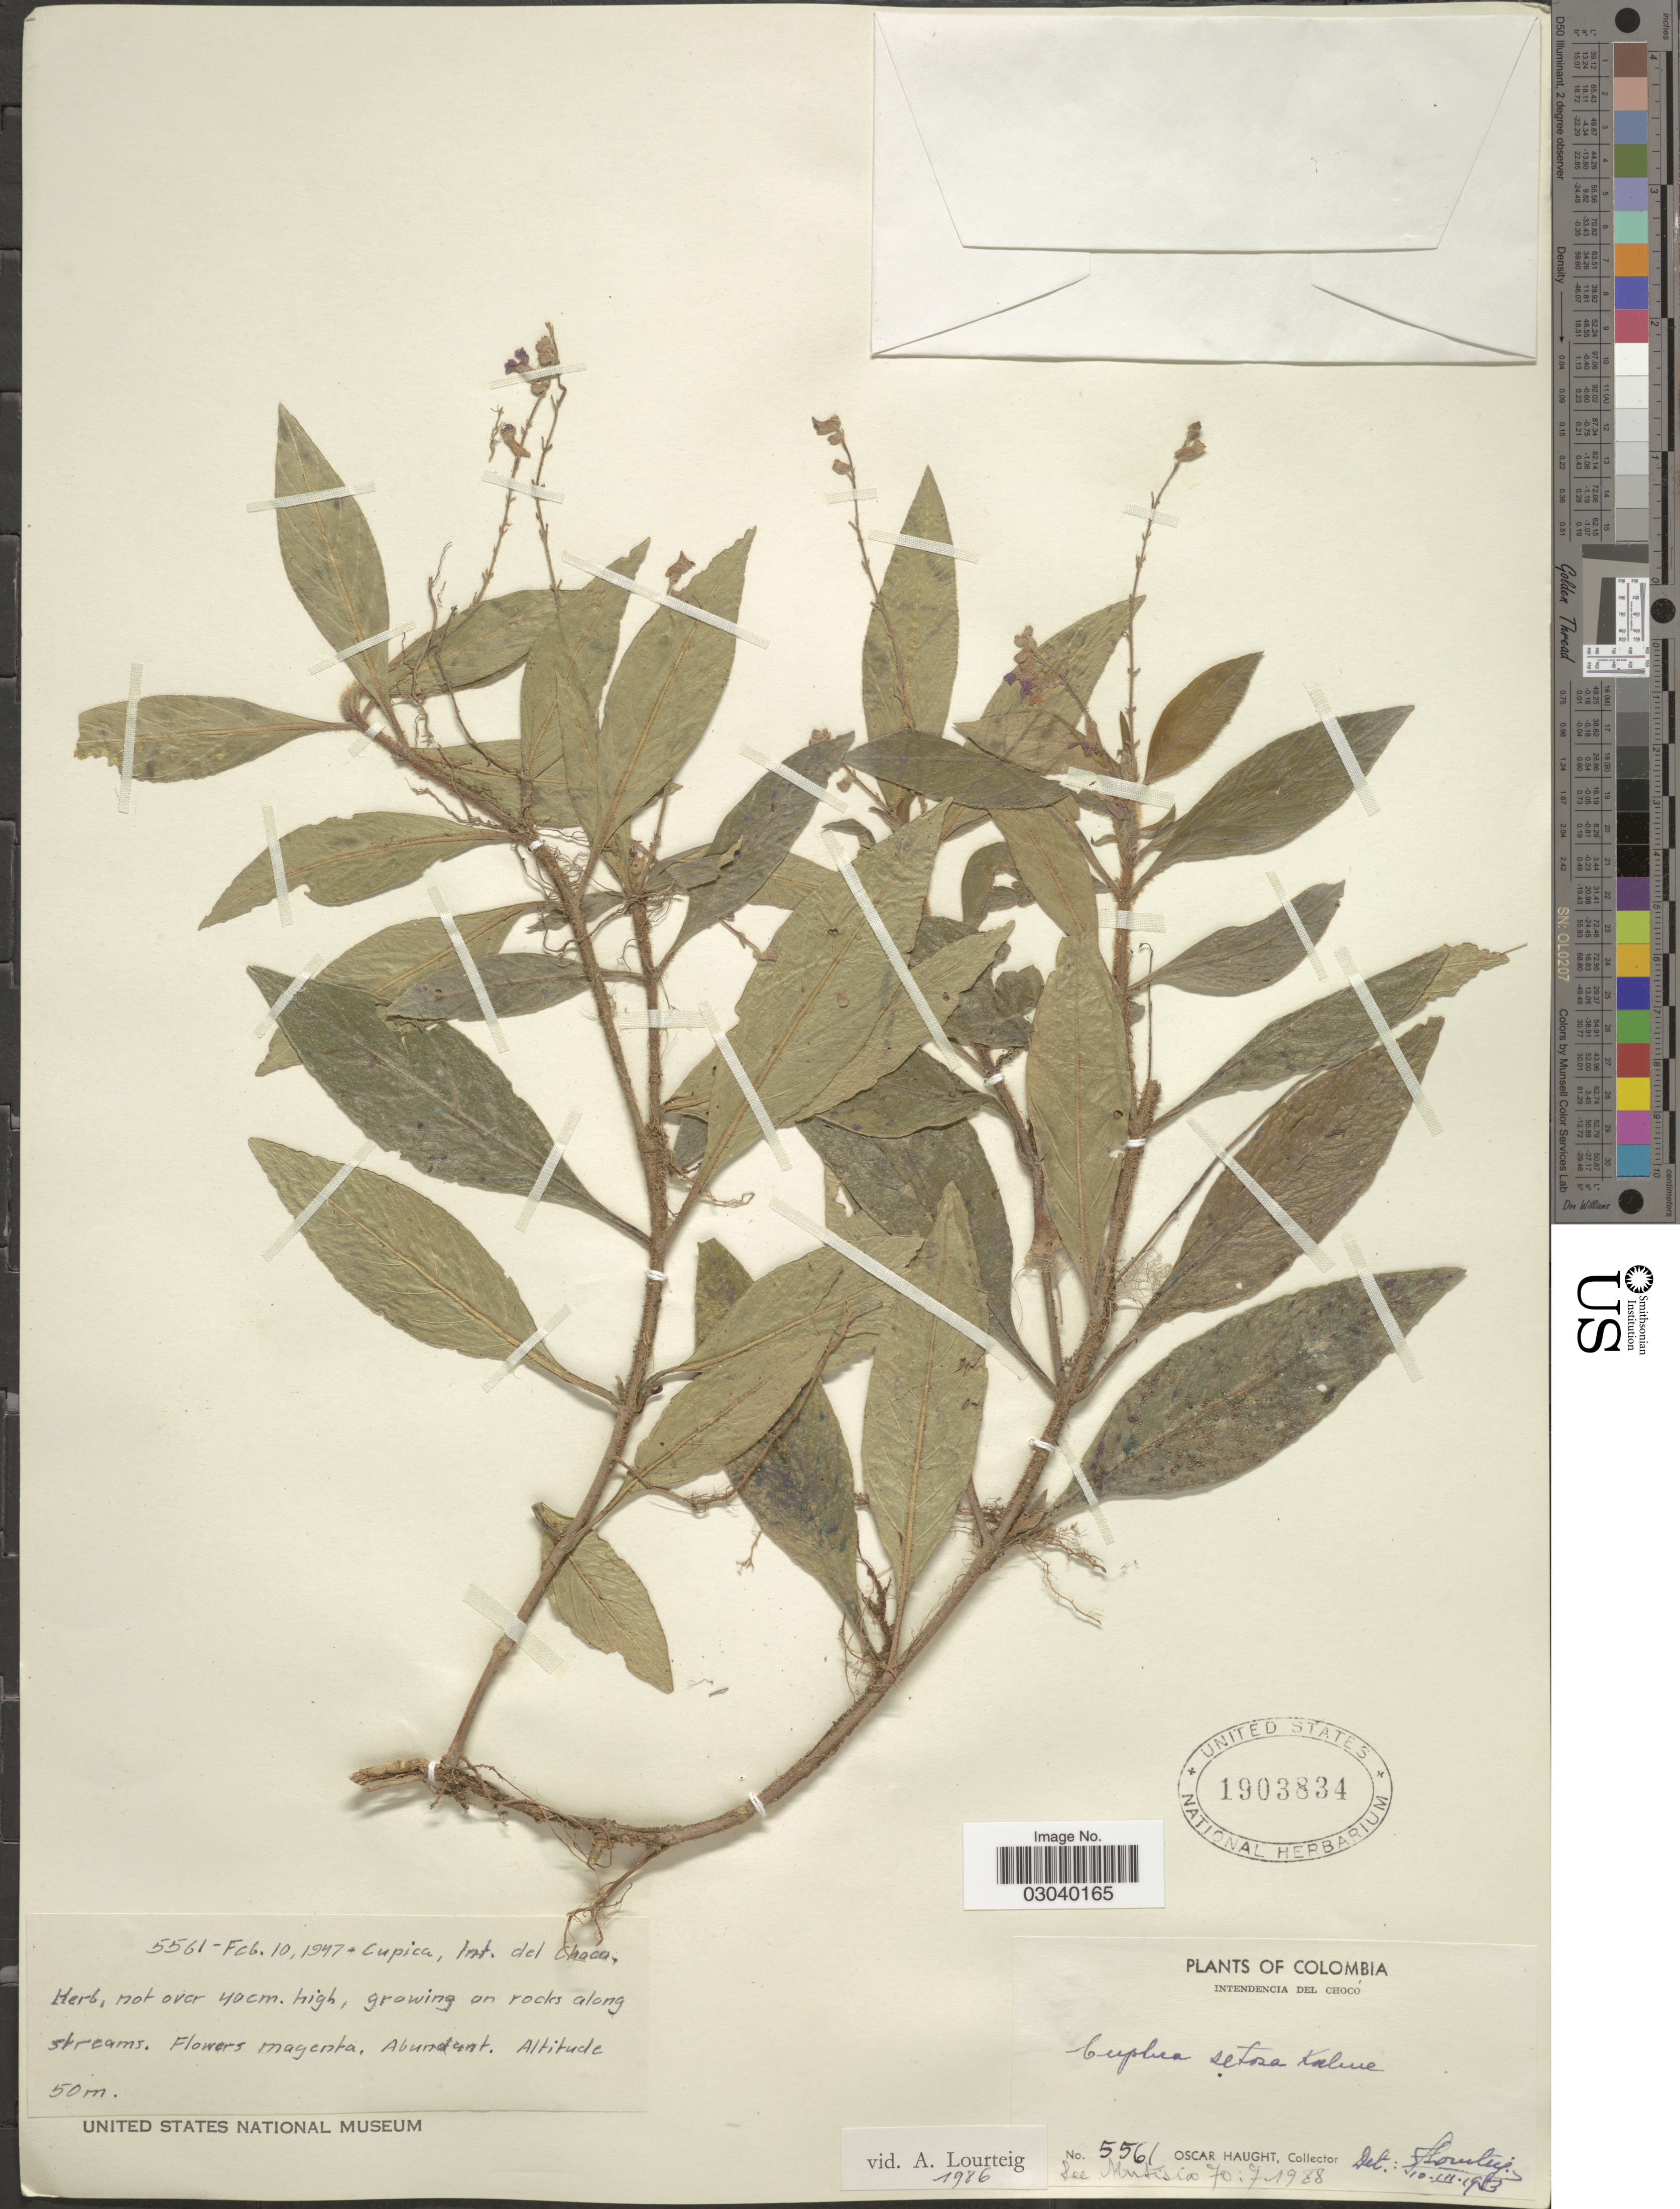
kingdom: Plantae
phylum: Tracheophyta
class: Magnoliopsida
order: Myrtales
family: Lythraceae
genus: Cuphea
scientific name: Cuphea setosa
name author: Koehne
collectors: O. Haught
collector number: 5561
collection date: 1947-02-10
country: Colombia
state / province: Chocó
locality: Intendencia del Choco, Cupica, Int. del Choco.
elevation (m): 50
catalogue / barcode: US 1903834